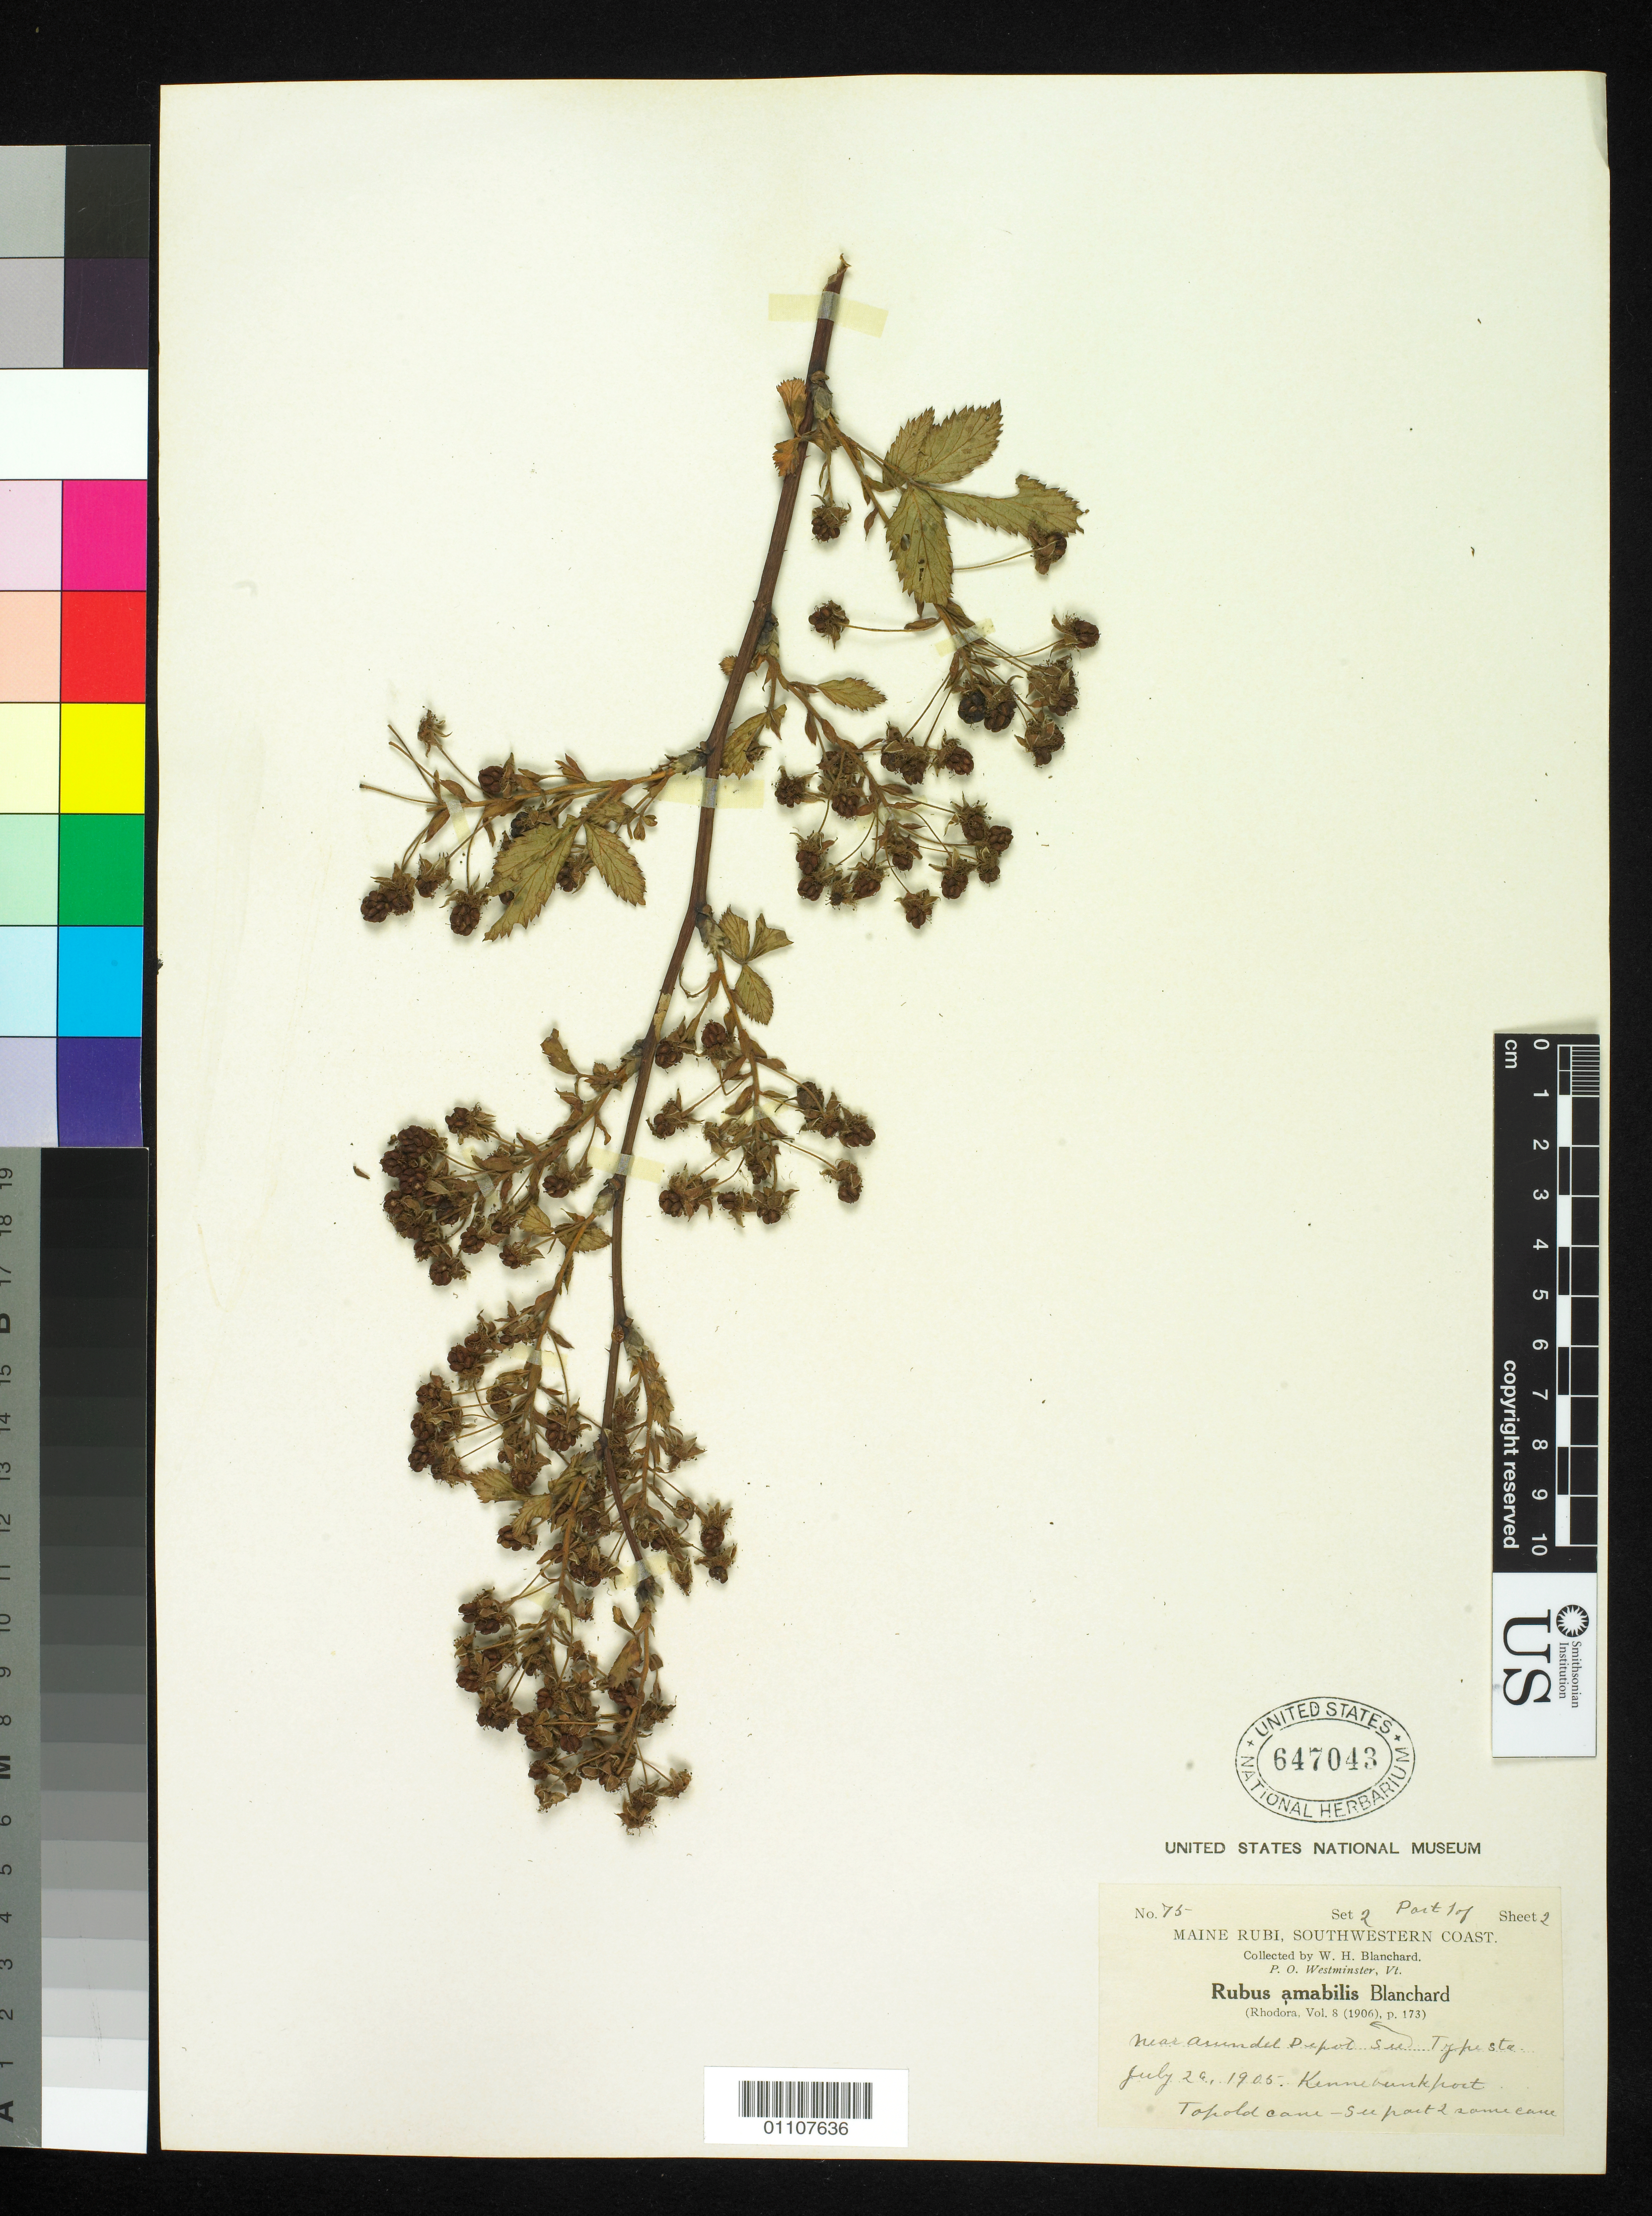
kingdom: Plantae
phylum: Tracheophyta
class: Magnoliopsida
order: Rosales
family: Rosaceae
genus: Rubus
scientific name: Rubus amabilis Blanch., nom. illeg.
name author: Blanch.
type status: Syntype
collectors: W. H. Blanchard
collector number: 75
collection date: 1905-07-26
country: United States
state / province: Maine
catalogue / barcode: US 647043